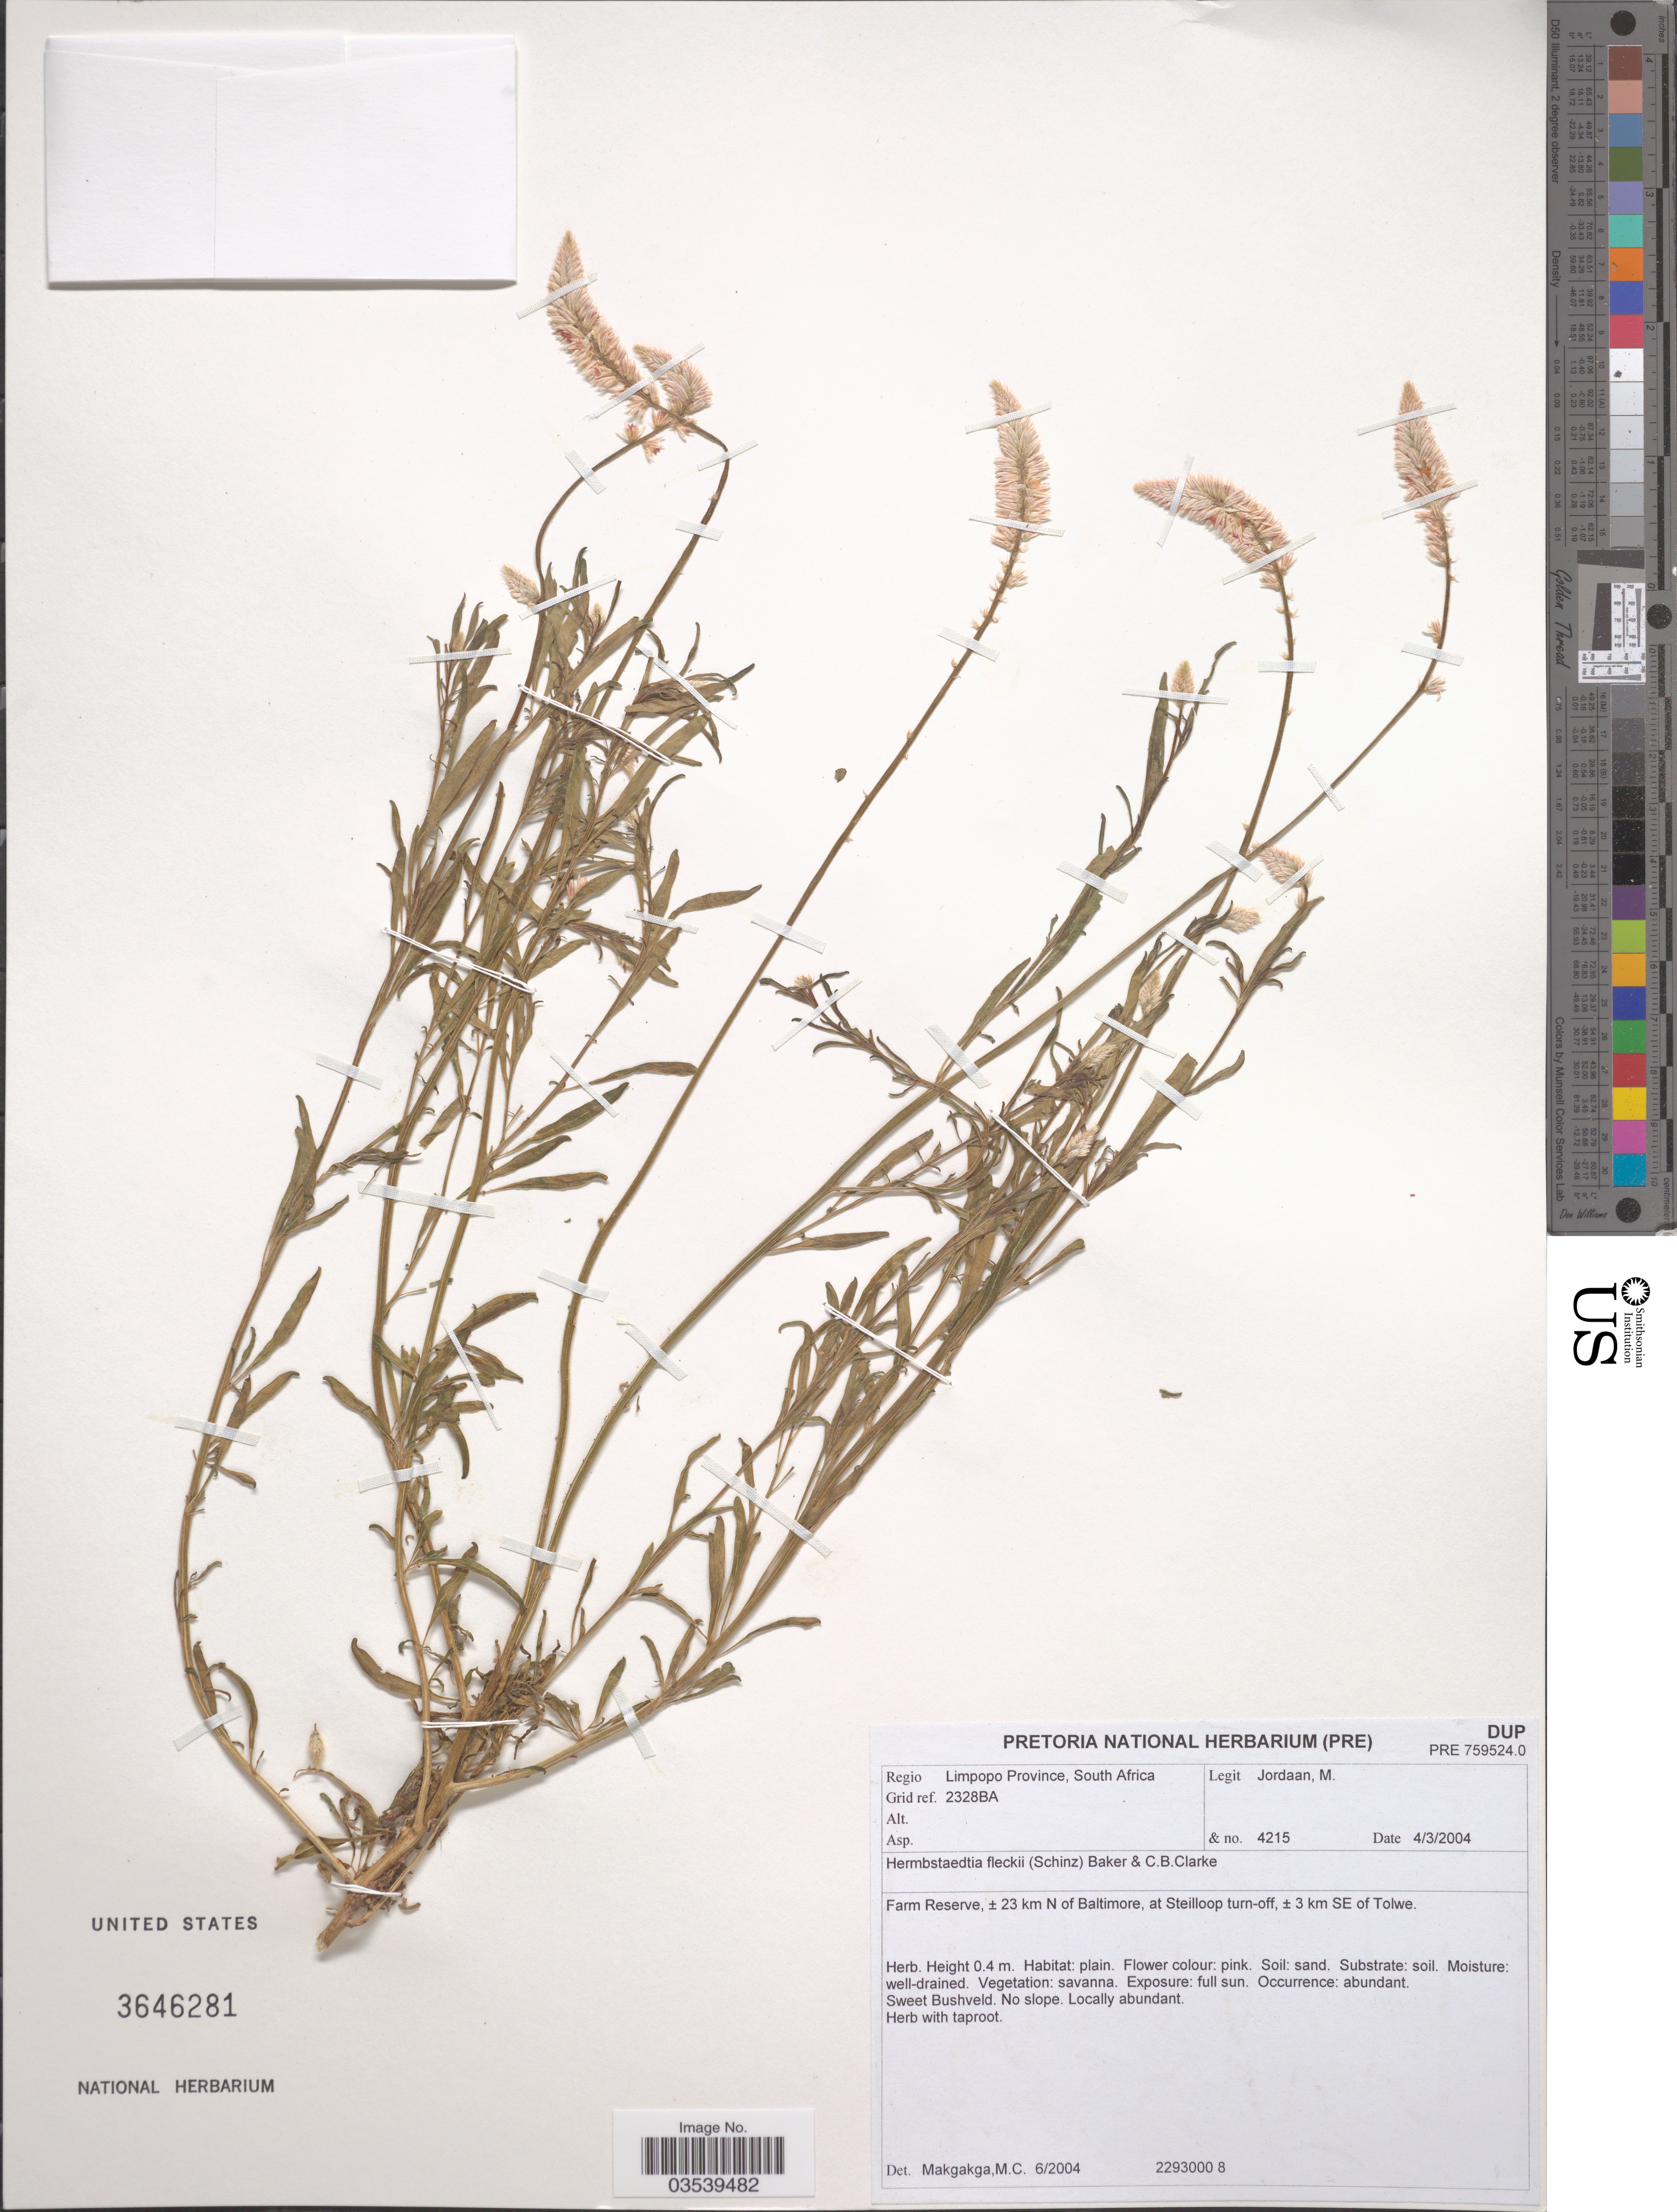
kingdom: Plantae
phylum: Tracheophyta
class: Magnoliopsida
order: Caryophyllales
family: Amaranthaceae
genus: Hermbstaedtia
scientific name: Hermbstaedtia fleckii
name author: Baker & C.B. Clarke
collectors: M. Jordaan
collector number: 4215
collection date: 2004-03-04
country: South Africa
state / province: Limpopo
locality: Grid ref. 2328BA. Farm Reserve, ± 23 km N of Baltimore, at Steilloop turn-off, ± 3 km SE of Tolwe.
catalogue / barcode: US 3646281